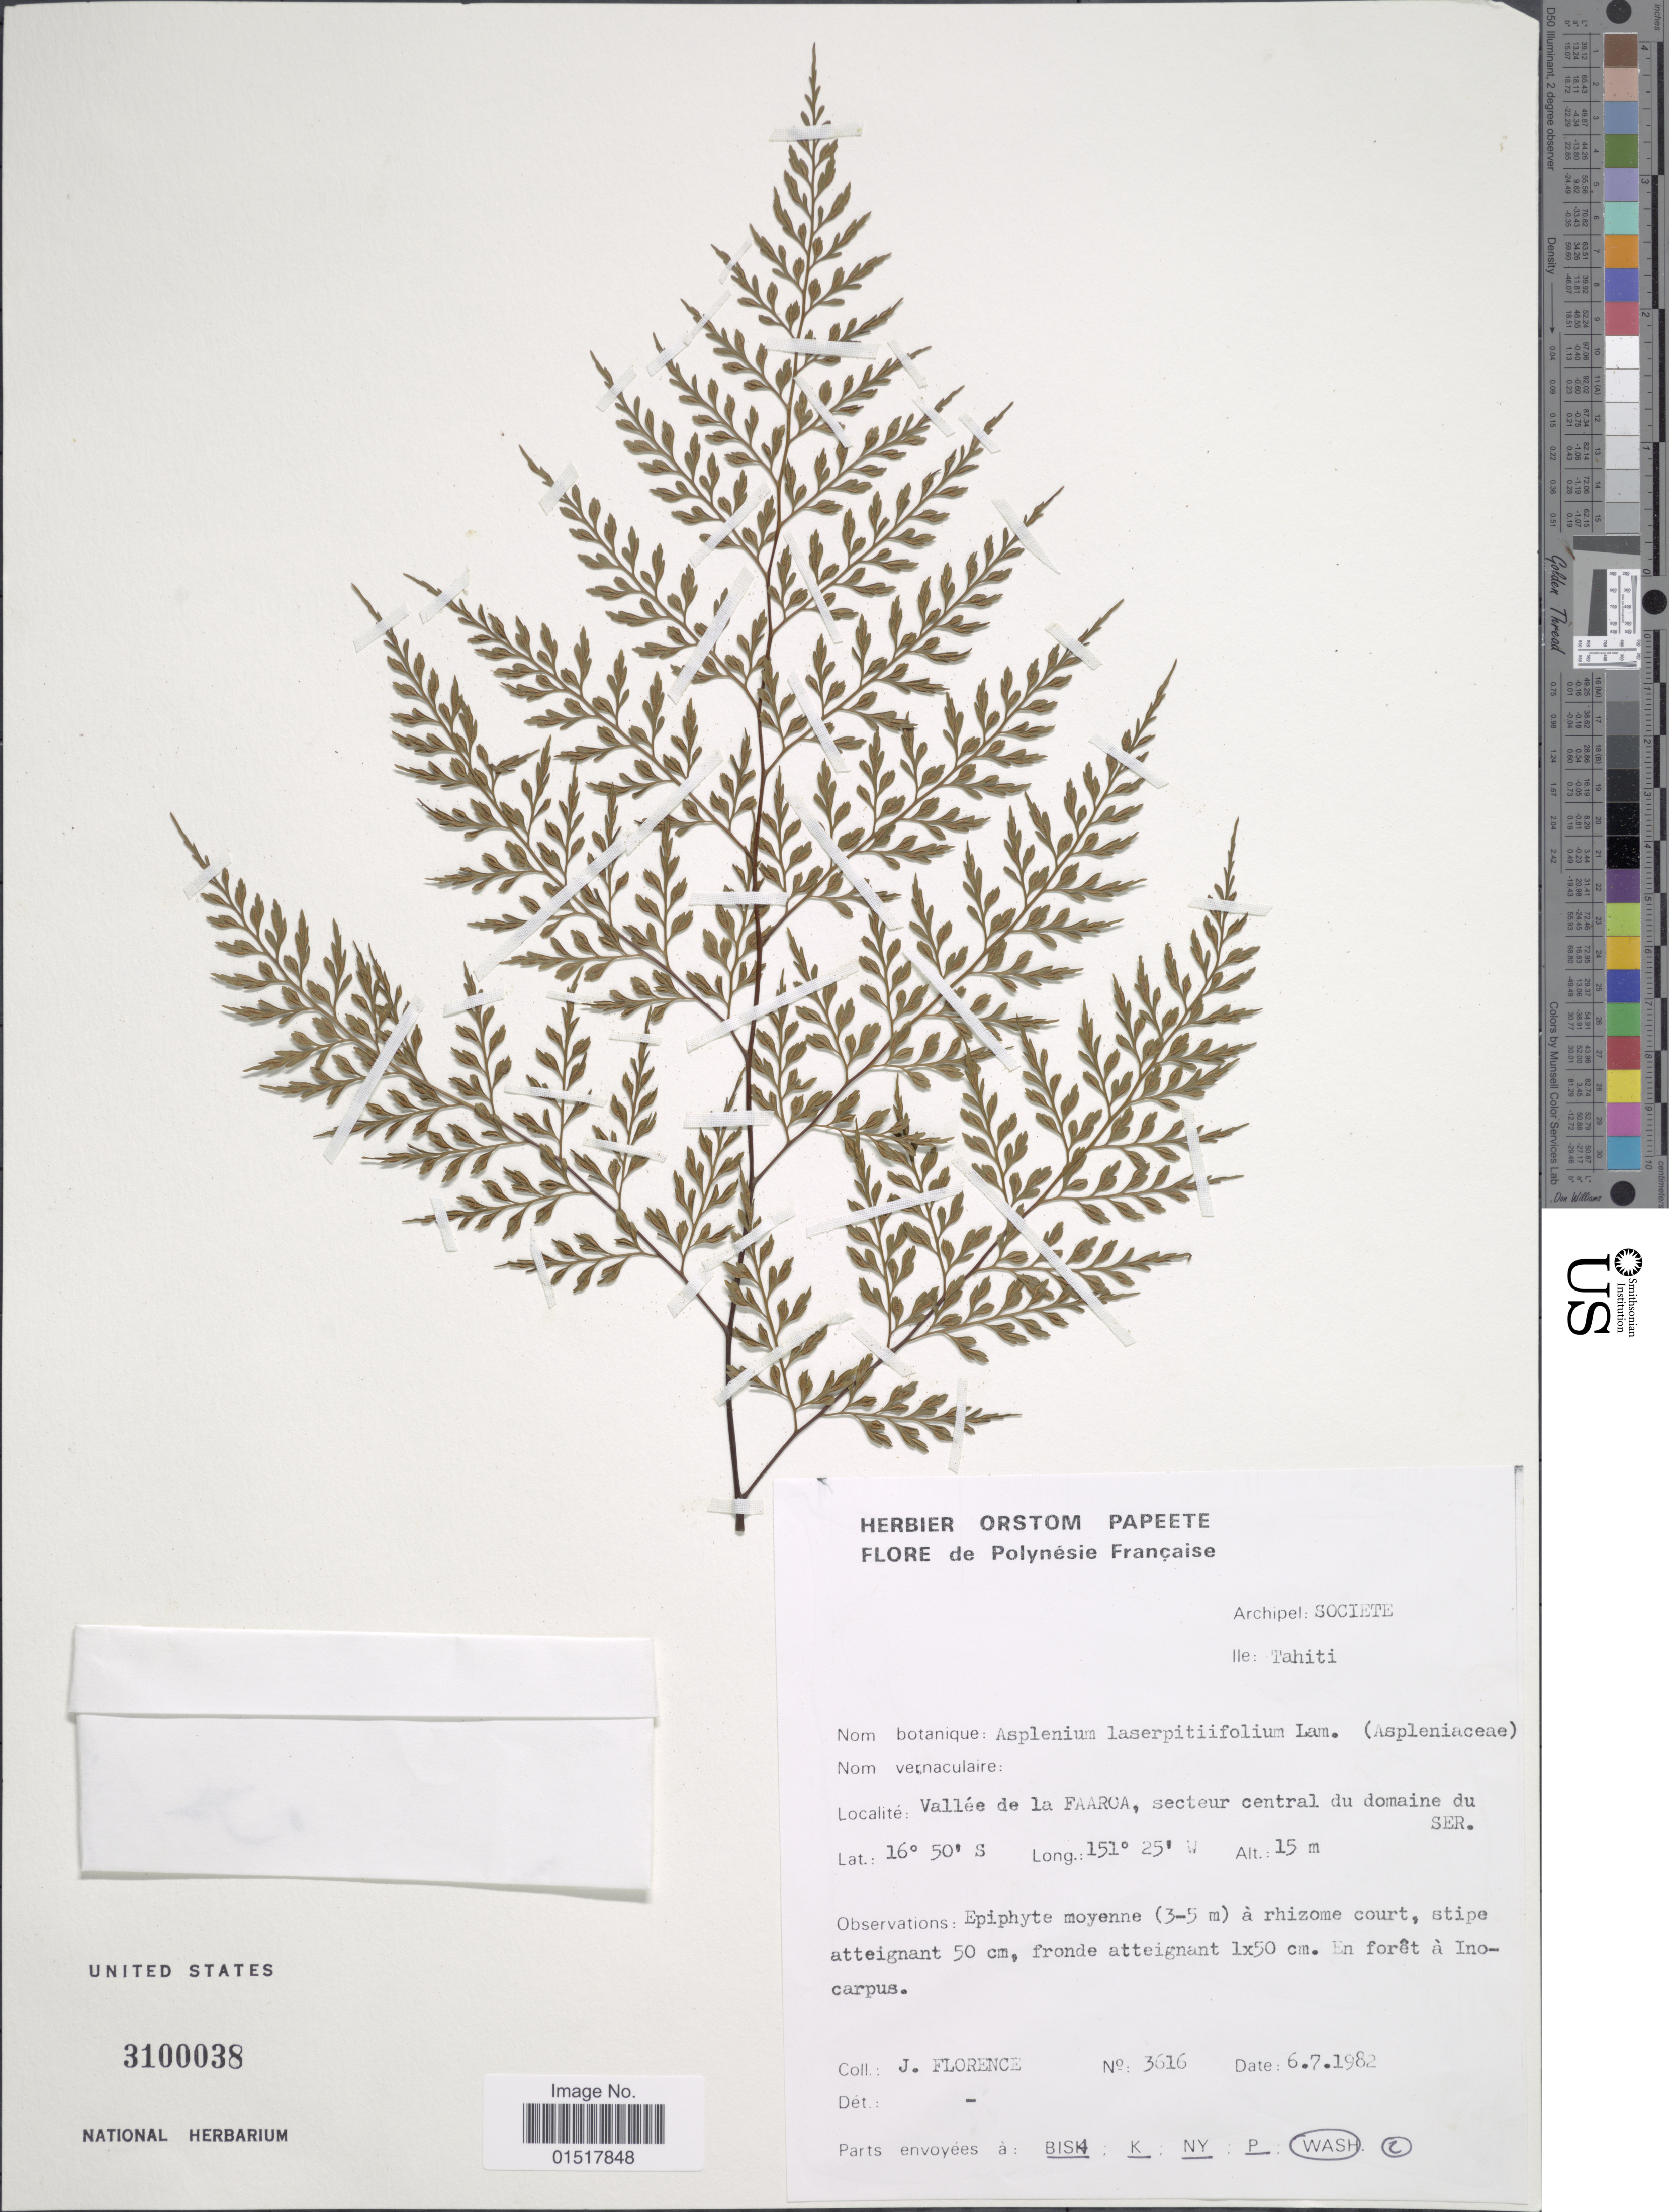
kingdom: Plantae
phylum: Tracheophyta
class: Polypodiopsida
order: Polypodiales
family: Aspleniaceae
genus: Asplenium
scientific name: Asplenium laserpitiifolium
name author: Lam.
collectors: J. Florence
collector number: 3616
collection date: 1982-07-06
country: French Polynesia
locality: Archipel: Societe. Ile: Tahiti. Vallée de la Faaroa, secteur central du domaine du Ser.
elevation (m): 15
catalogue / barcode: US 3100038